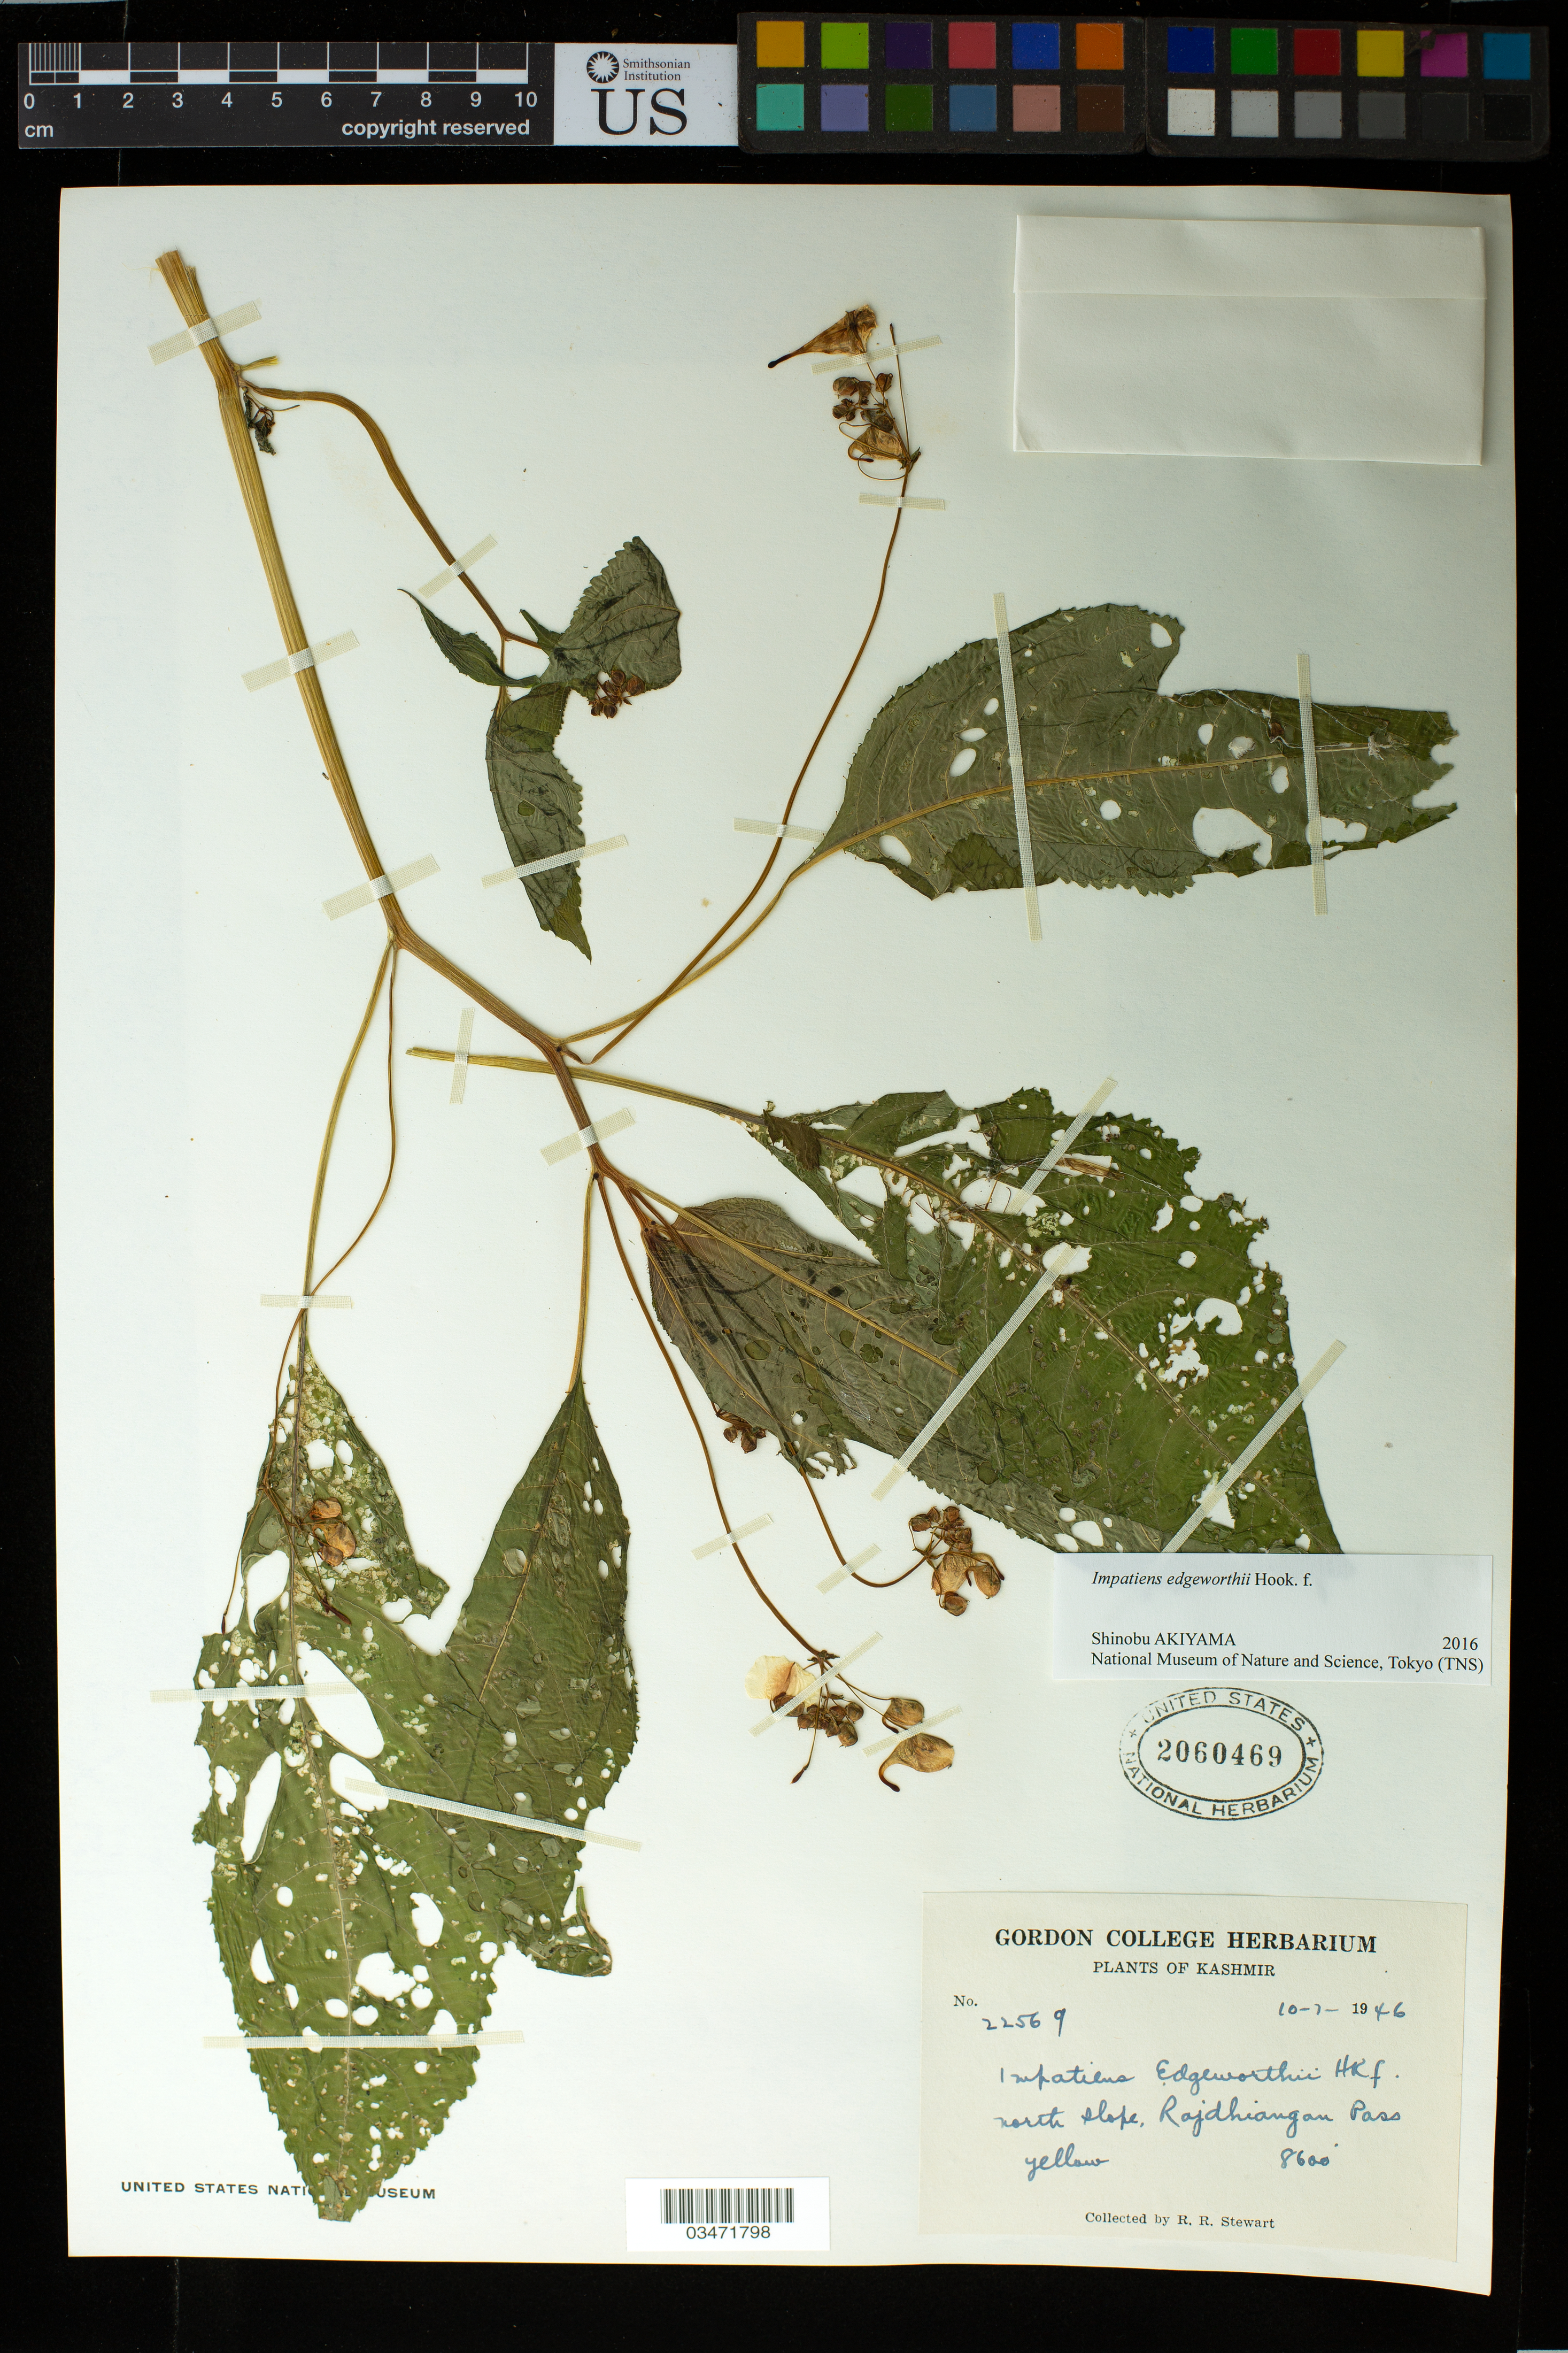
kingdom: Plantae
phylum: Tracheophyta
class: Magnoliopsida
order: Ericales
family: Balsaminaceae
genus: Impatiens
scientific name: Impatiens edgeworthii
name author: Hook. f.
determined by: Akiyama, Shinobu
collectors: R. R. Stewart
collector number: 22569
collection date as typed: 10-7-1946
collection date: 1946-07-10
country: Pakistan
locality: Kashmir, Rajdhiangan Pass, north slope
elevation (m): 2621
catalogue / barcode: US 2060469